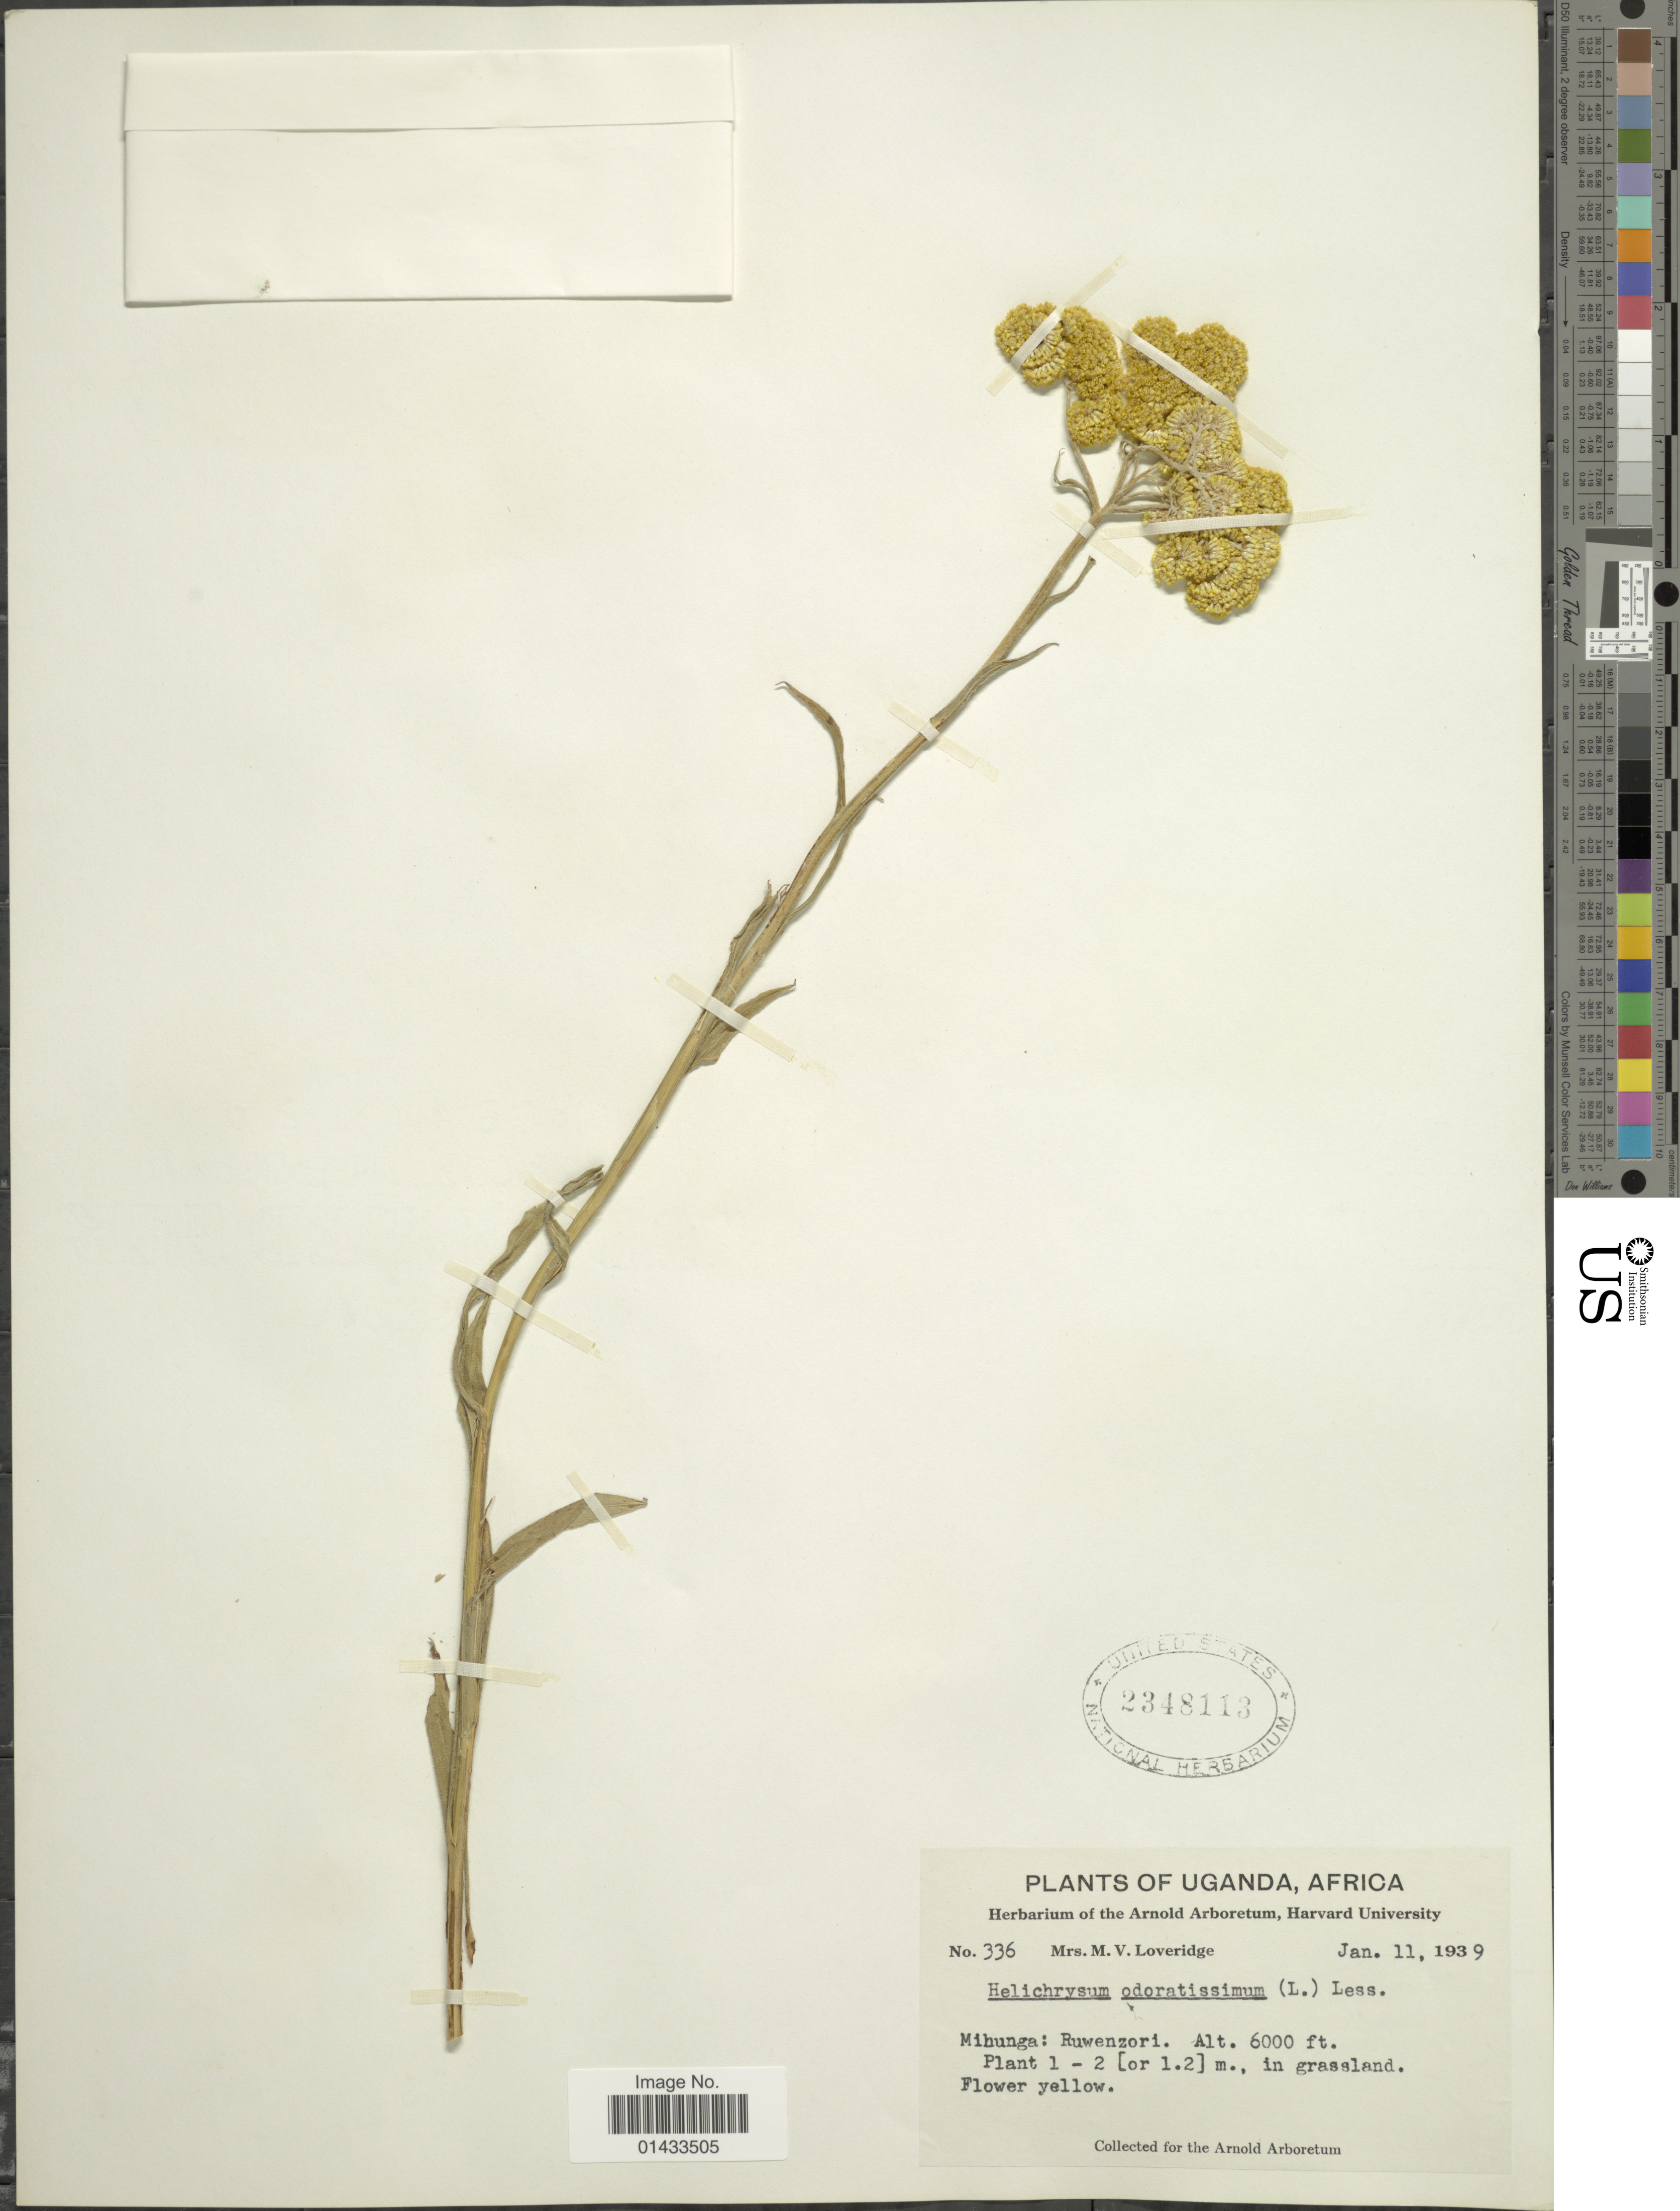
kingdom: Plantae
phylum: Tracheophyta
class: Magnoliopsida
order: Asterales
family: Asteraceae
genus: Helichrysum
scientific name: Helichrysum odoratissimum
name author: (L.) Sweet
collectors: M. Loveridge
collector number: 336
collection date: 1939-01-11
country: Uganda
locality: Mihunga: Ruwenzori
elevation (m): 1829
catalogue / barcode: US 2348113